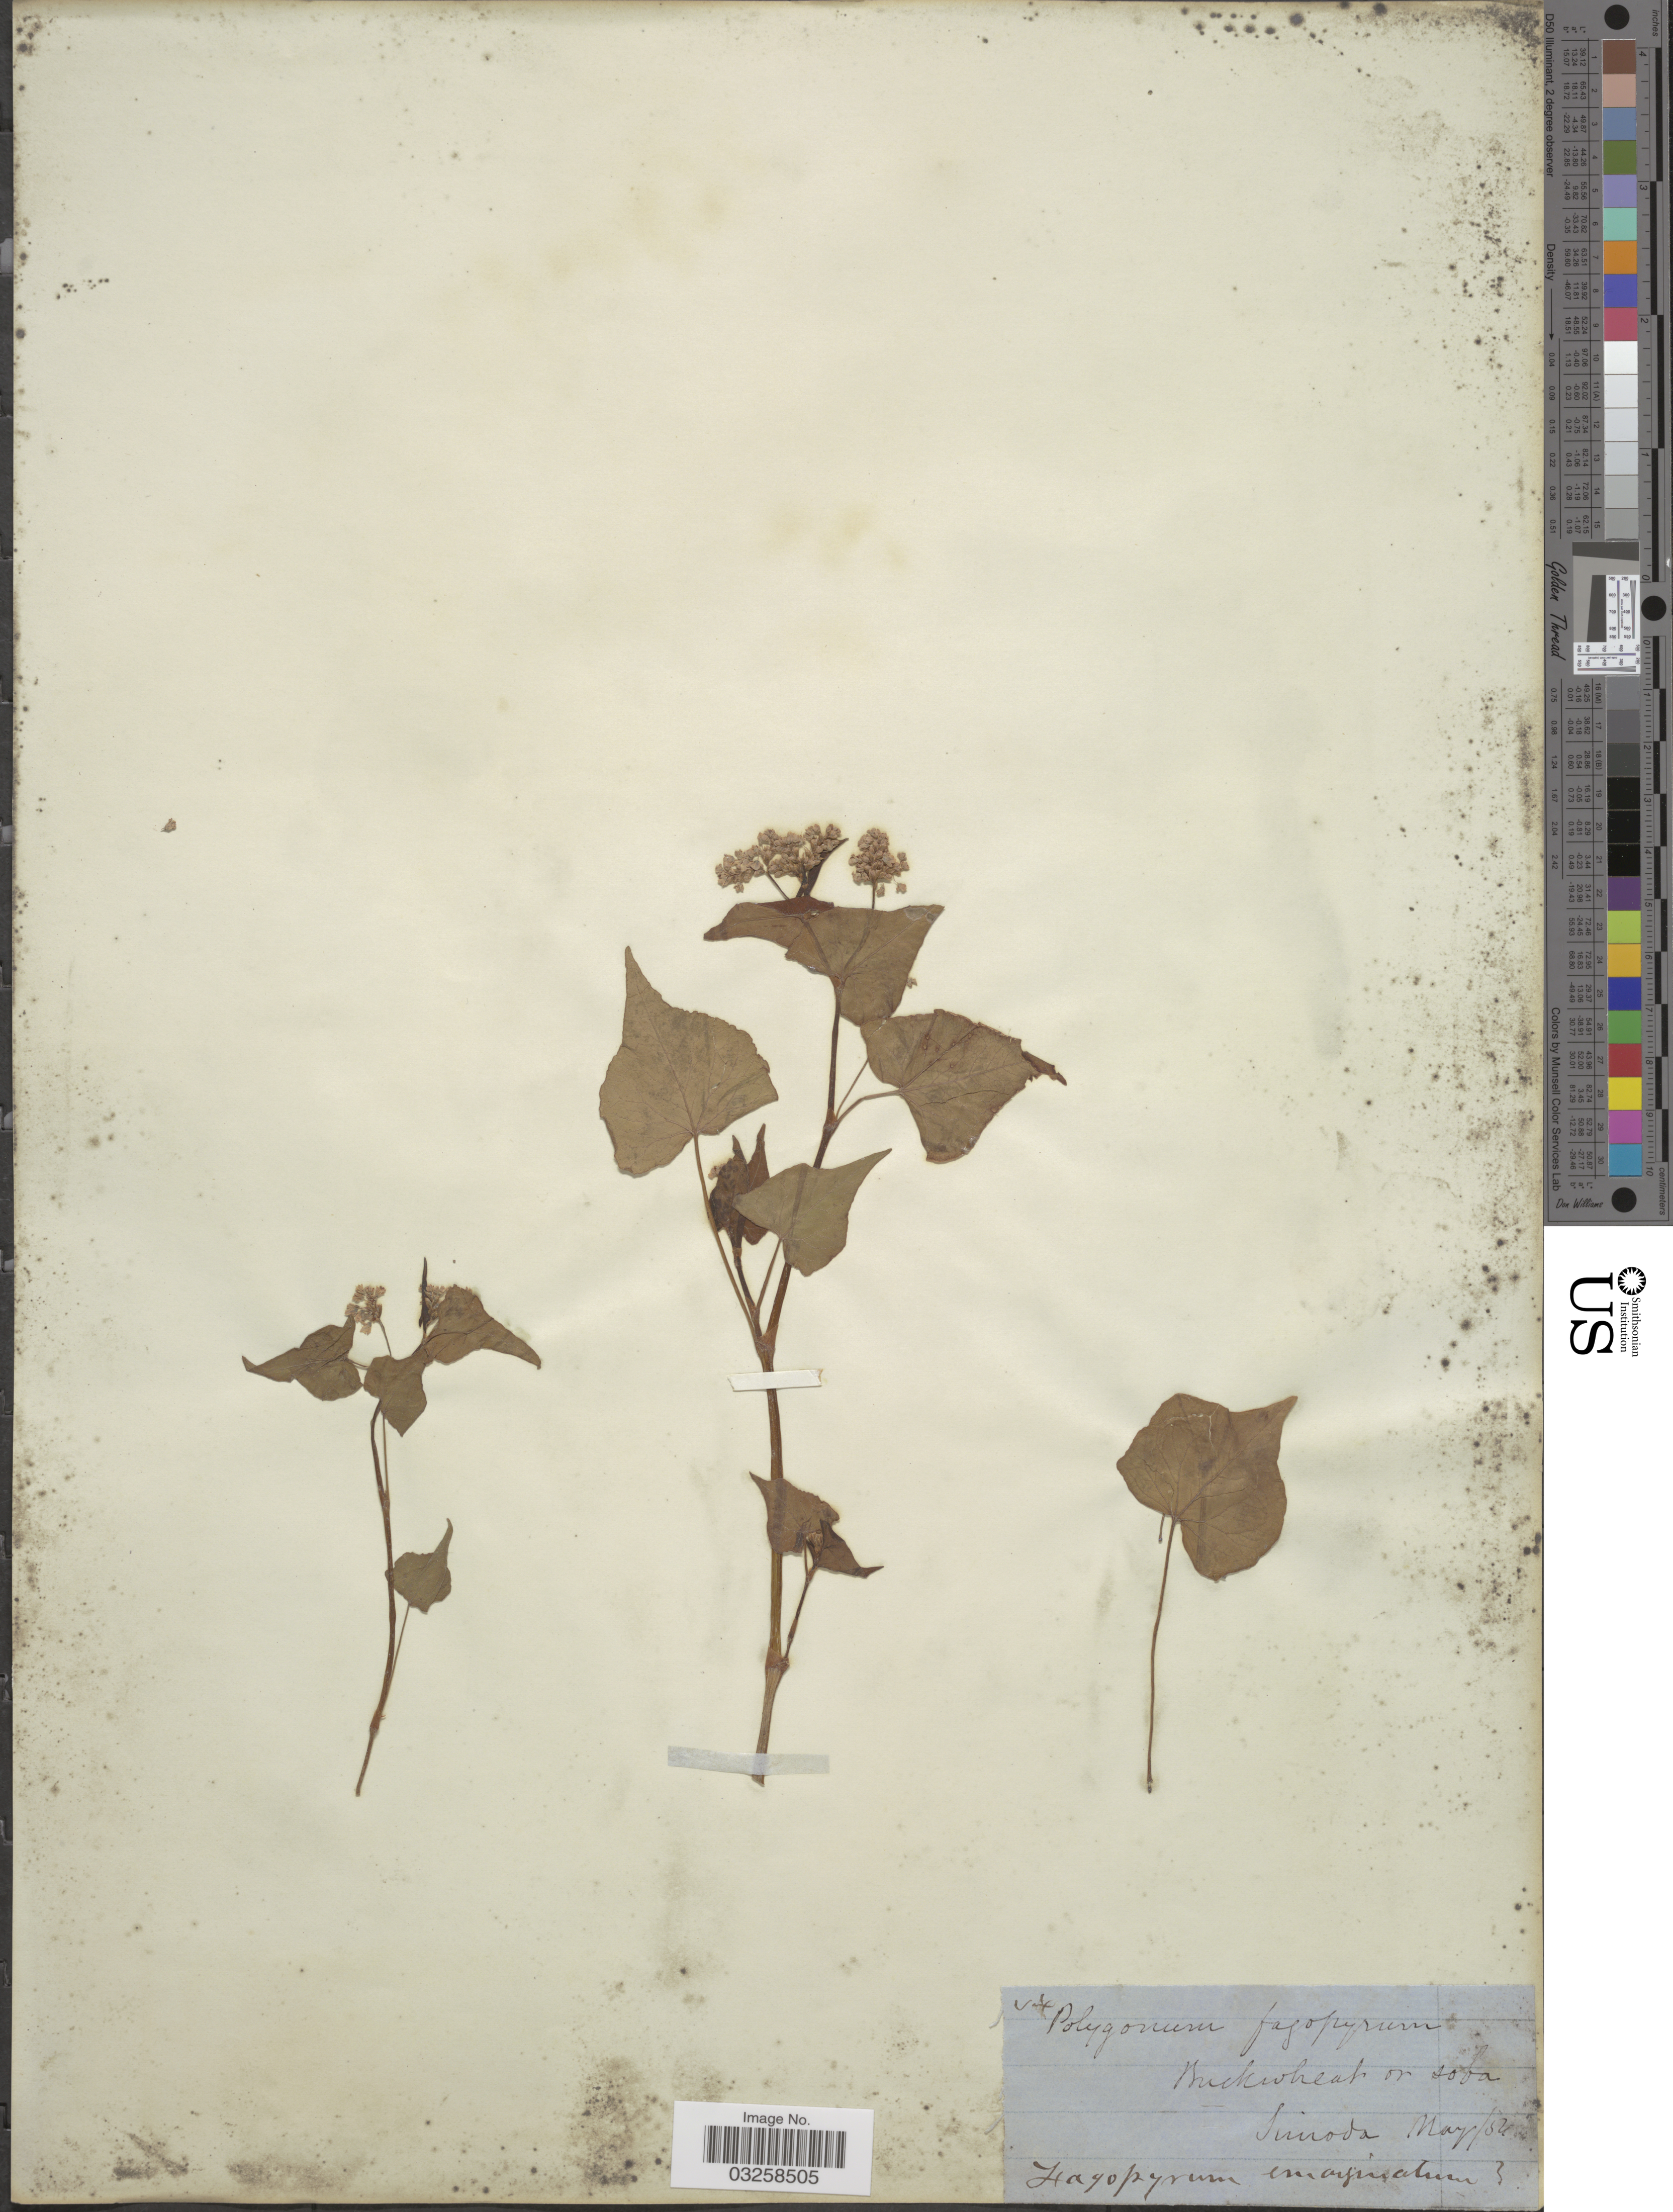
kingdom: Plantae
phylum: Tracheophyta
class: Magnoliopsida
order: Caryophyllales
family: Polygonaceae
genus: Polygonum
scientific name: Polygonum fagopyrum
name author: L.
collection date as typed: Transcribed d/m/y: /5/54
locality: Sinoda.